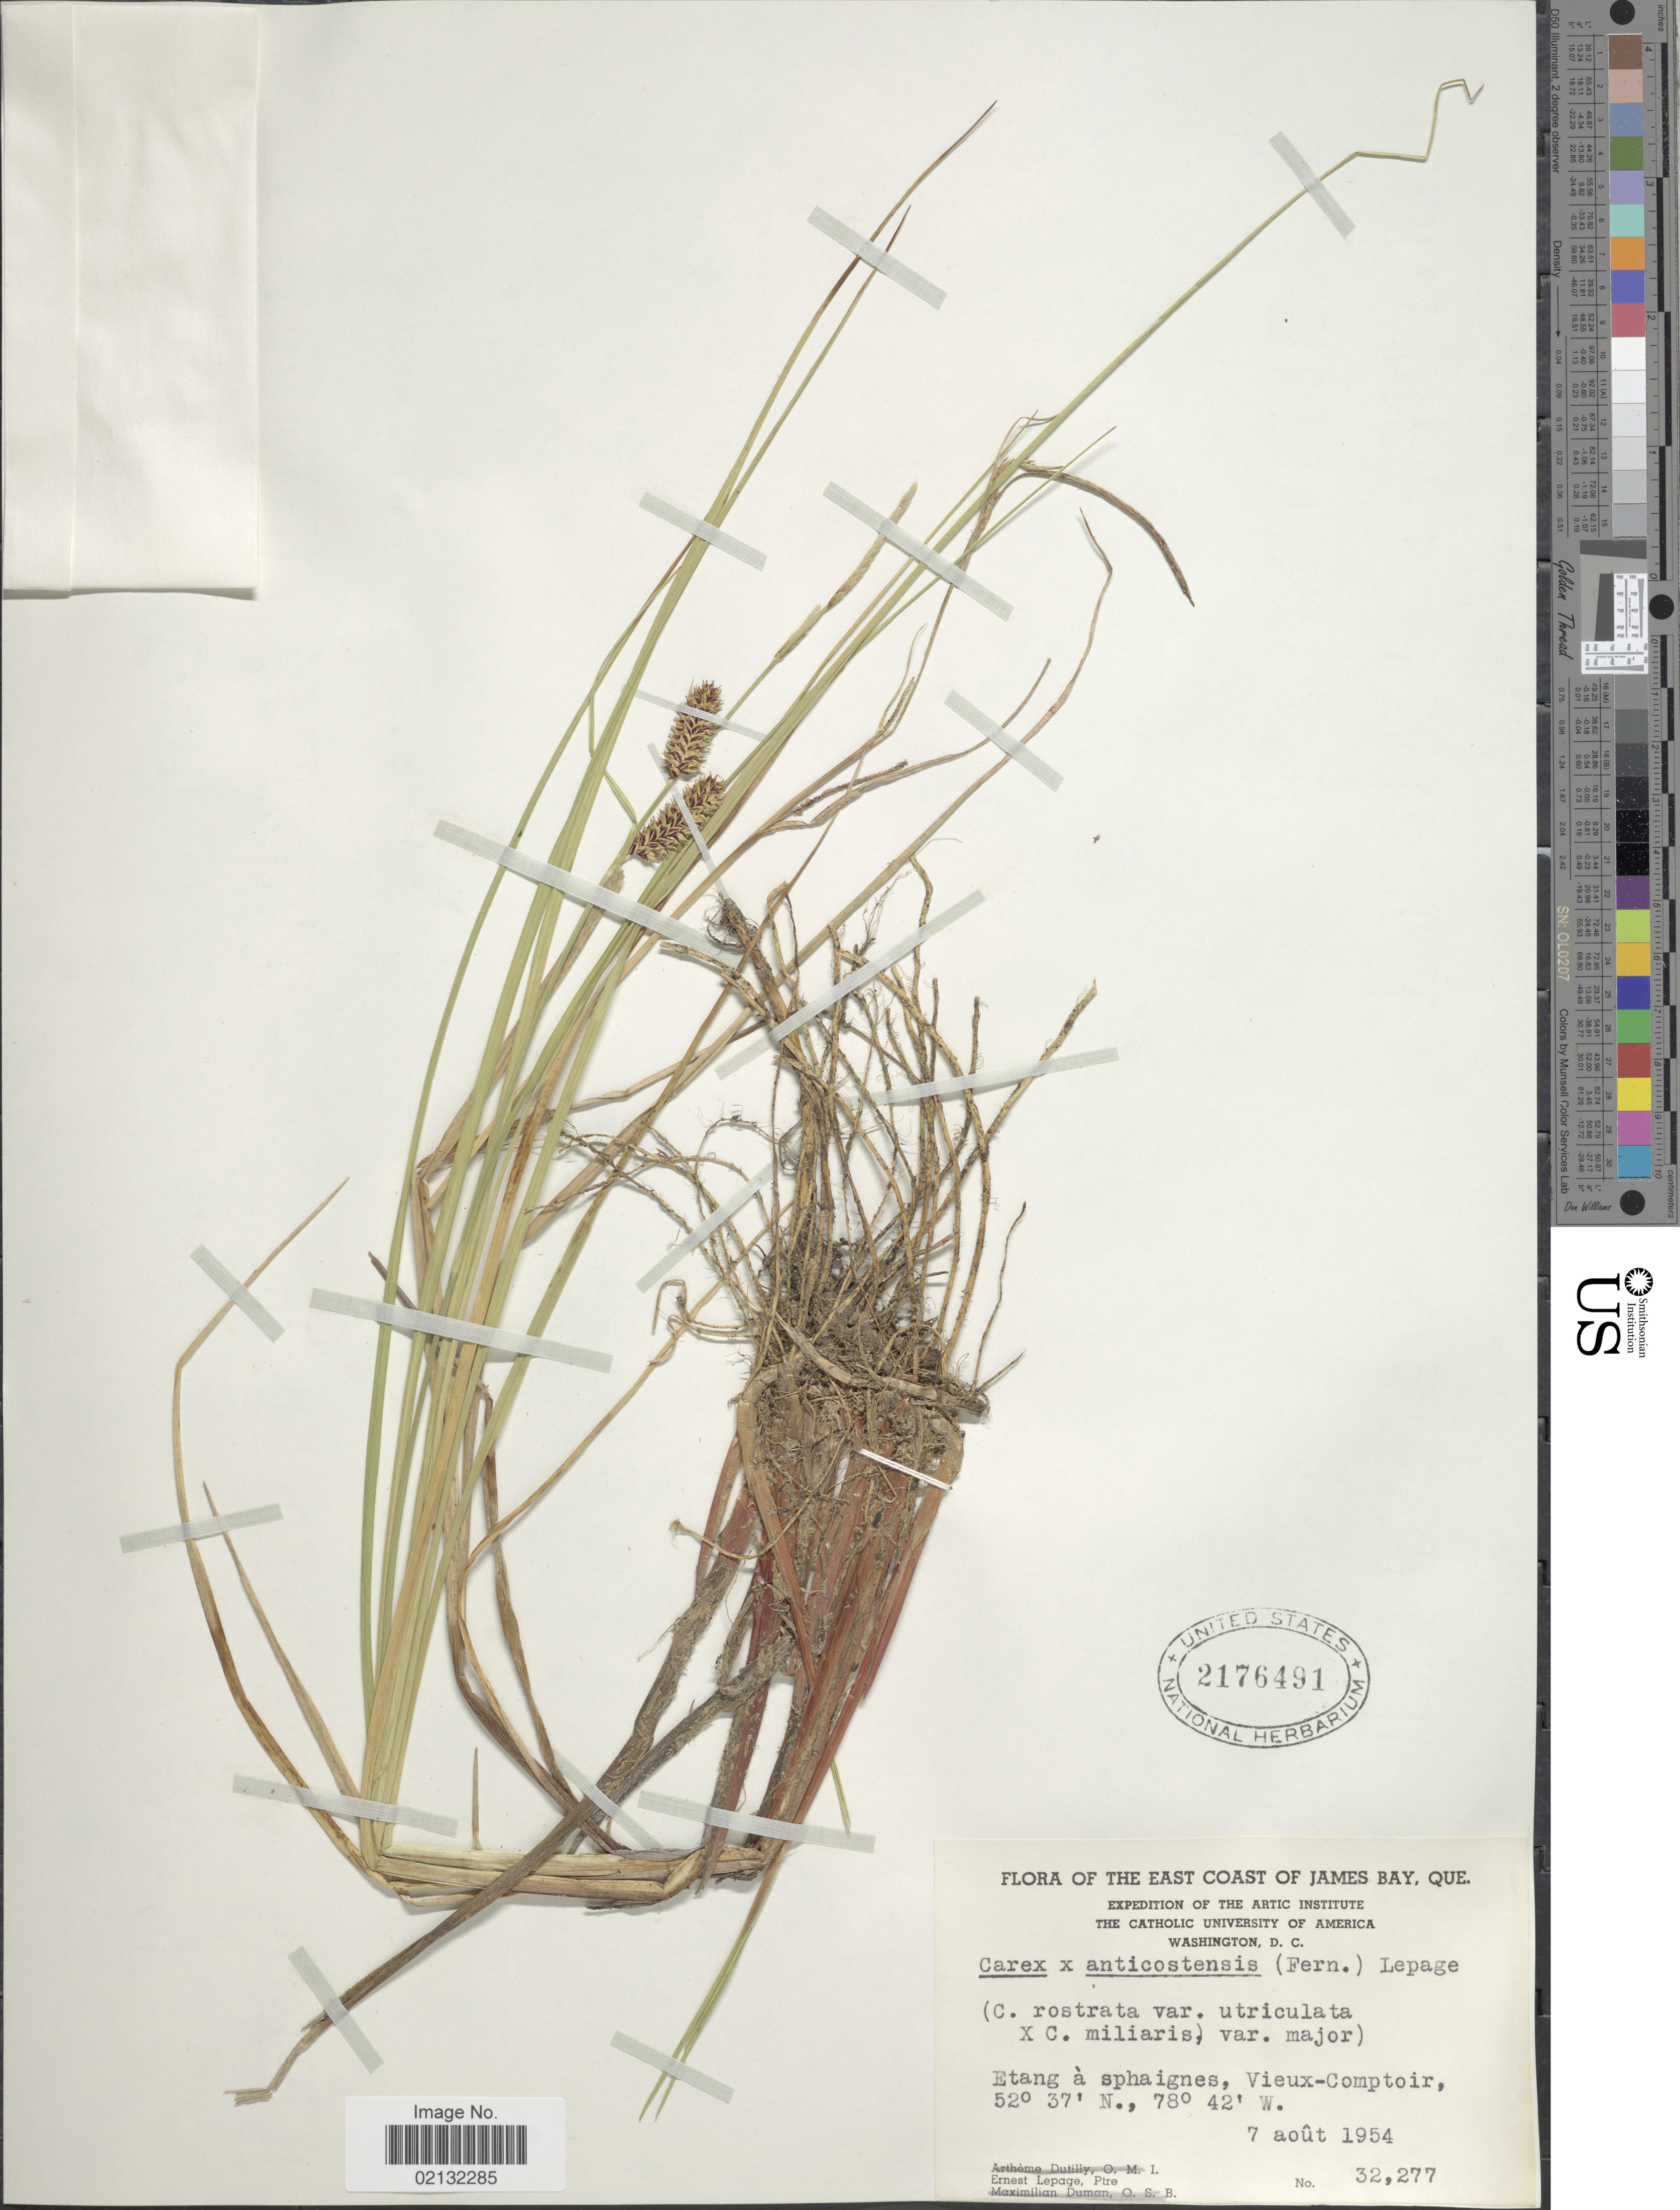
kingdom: Plantae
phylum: Tracheophyta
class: Liliopsida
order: Poales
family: Cyperaceae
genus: Carex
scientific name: Carex rostrata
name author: Stokes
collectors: E. Lepage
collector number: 32277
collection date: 1954-08-07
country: Canada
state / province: Quebec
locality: East Coast of James Bay, Etang á sphaignes, Vieux-Comptoir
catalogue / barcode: US 2176491